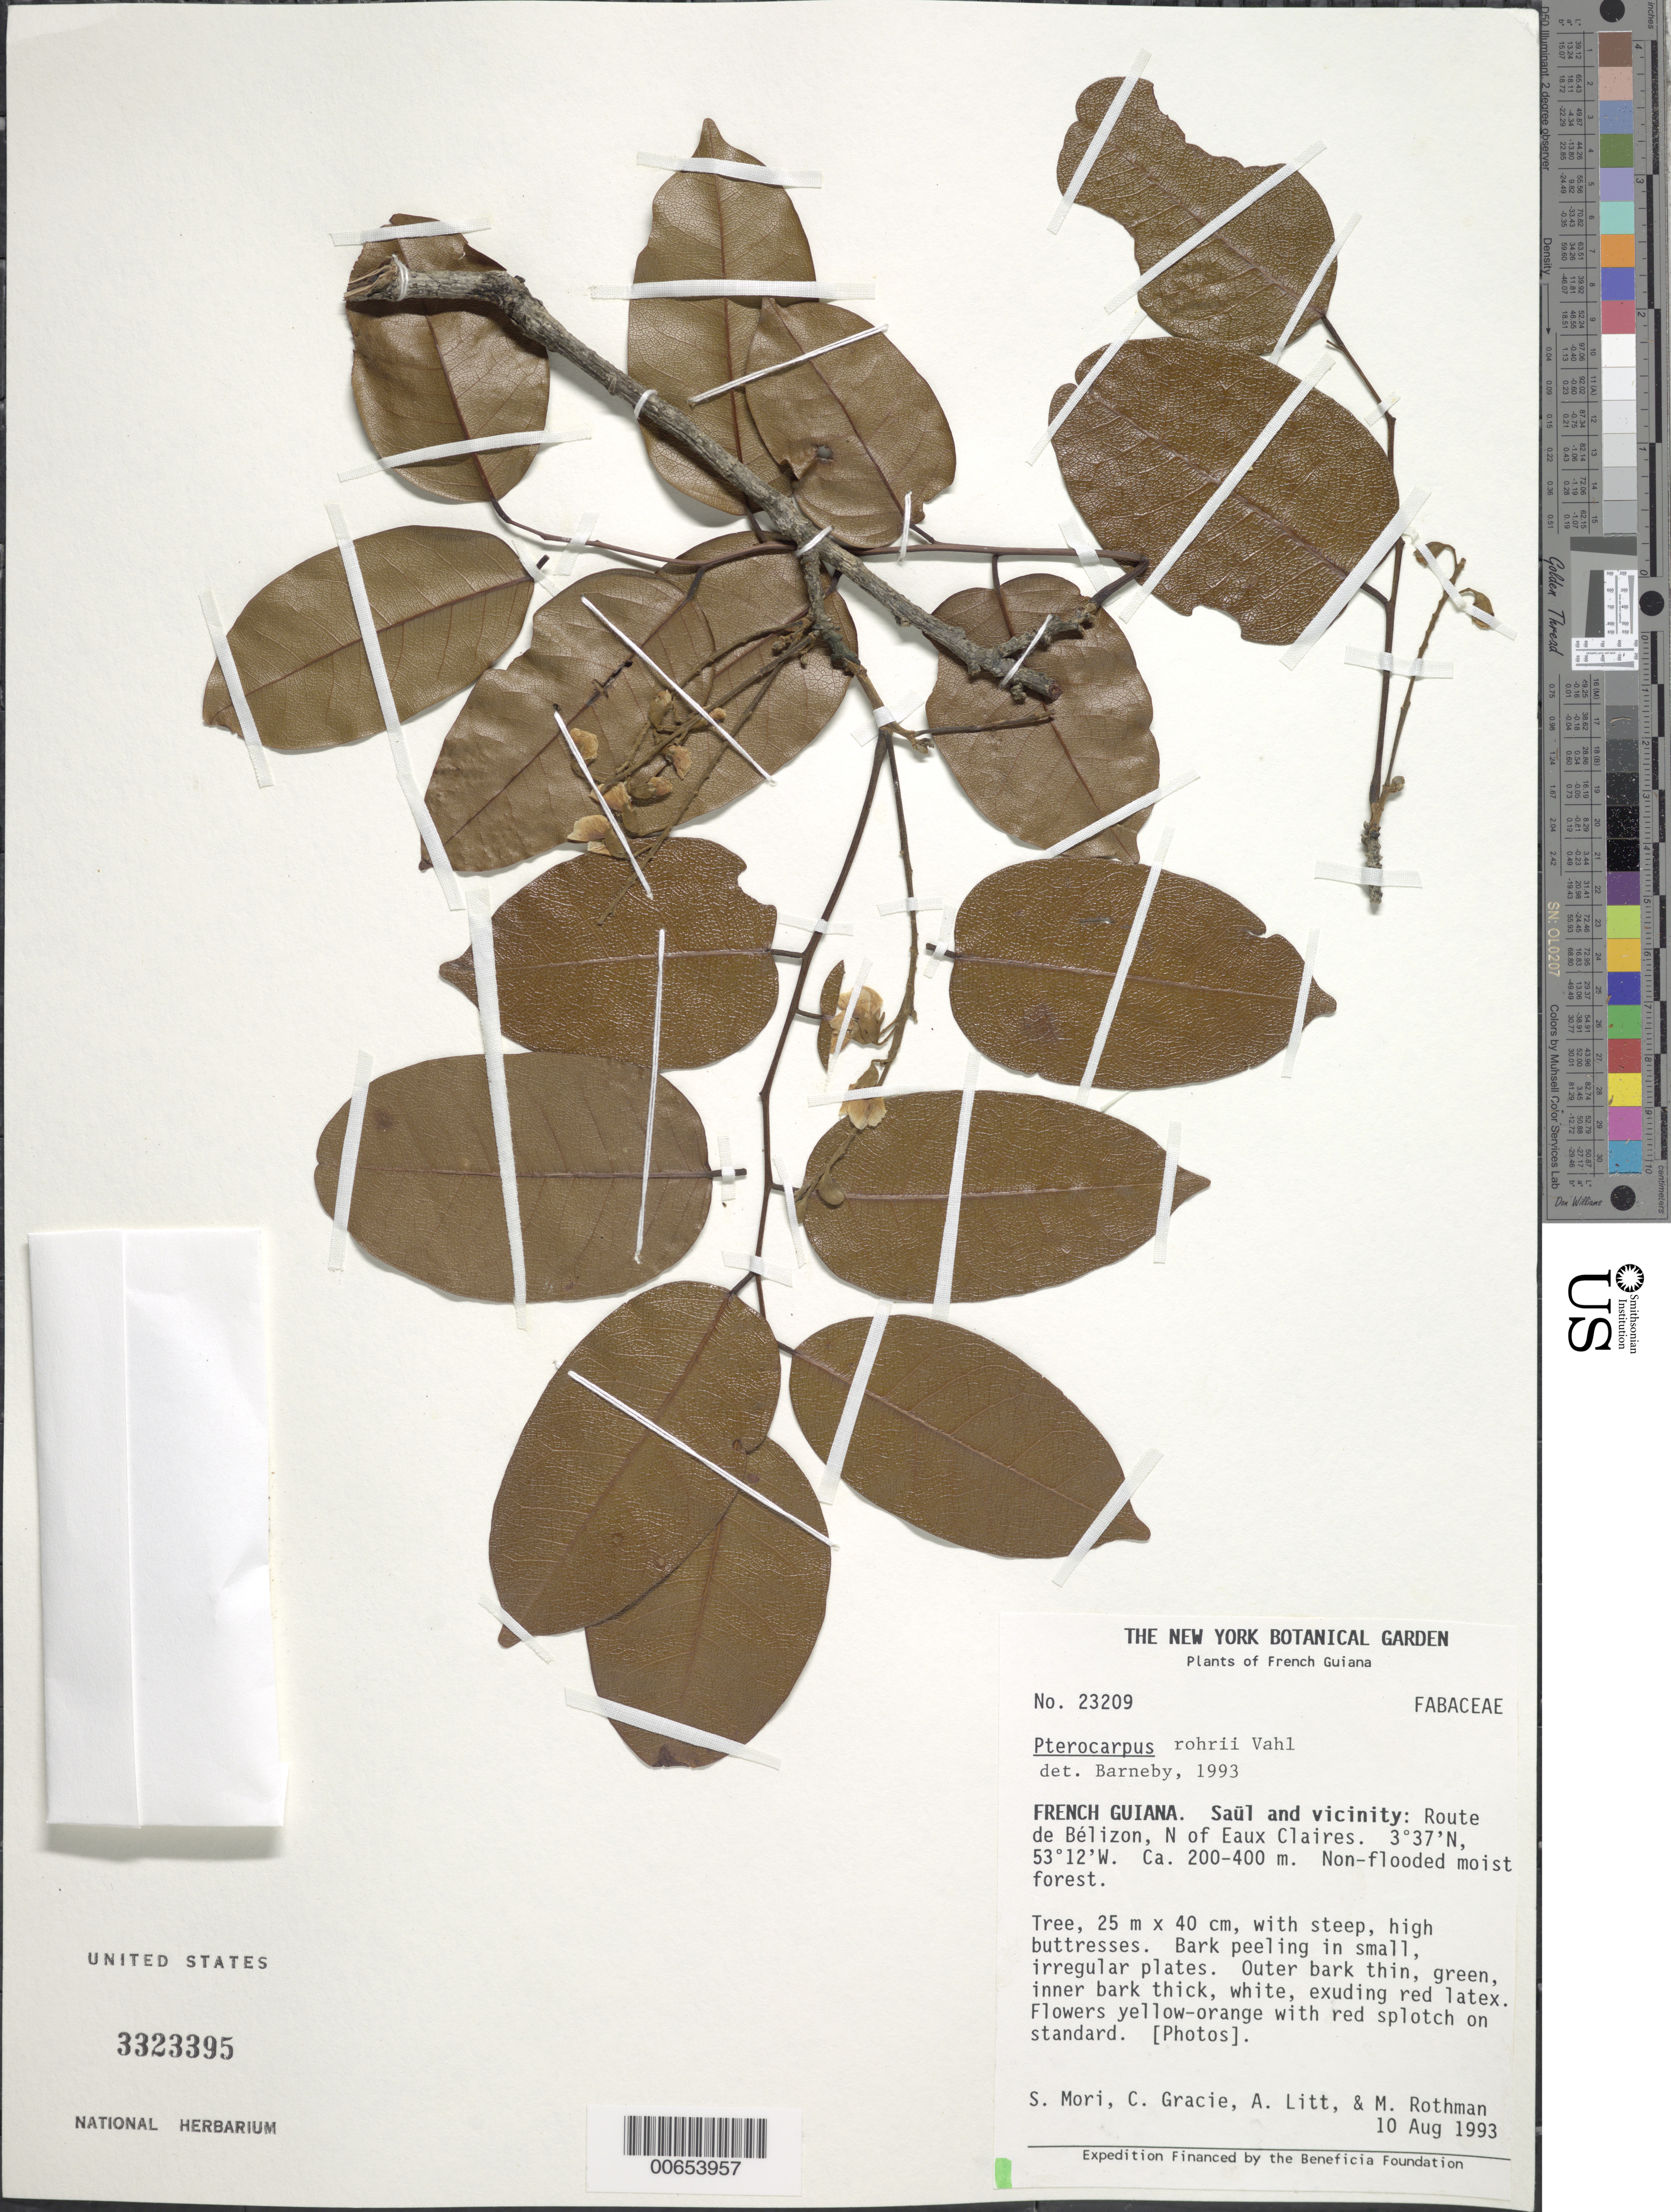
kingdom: Plantae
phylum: Tracheophyta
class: Magnoliopsida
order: Fabales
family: Fabaceae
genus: Pterocarpus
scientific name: Pterocarpus rohrii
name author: Vahl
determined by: Klitgaard, B. B.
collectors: S. Mori, H. van der Werff, M. Rothman & S. George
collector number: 23209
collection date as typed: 10-Aug-93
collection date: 1993-08-10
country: French Guiana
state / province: Saint-Laurent-du-Maroni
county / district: Saül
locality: Saül and vic., Route de Bélizon, N of Eaux Claires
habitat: Non-flooded moist forest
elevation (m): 200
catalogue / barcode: US 3323395